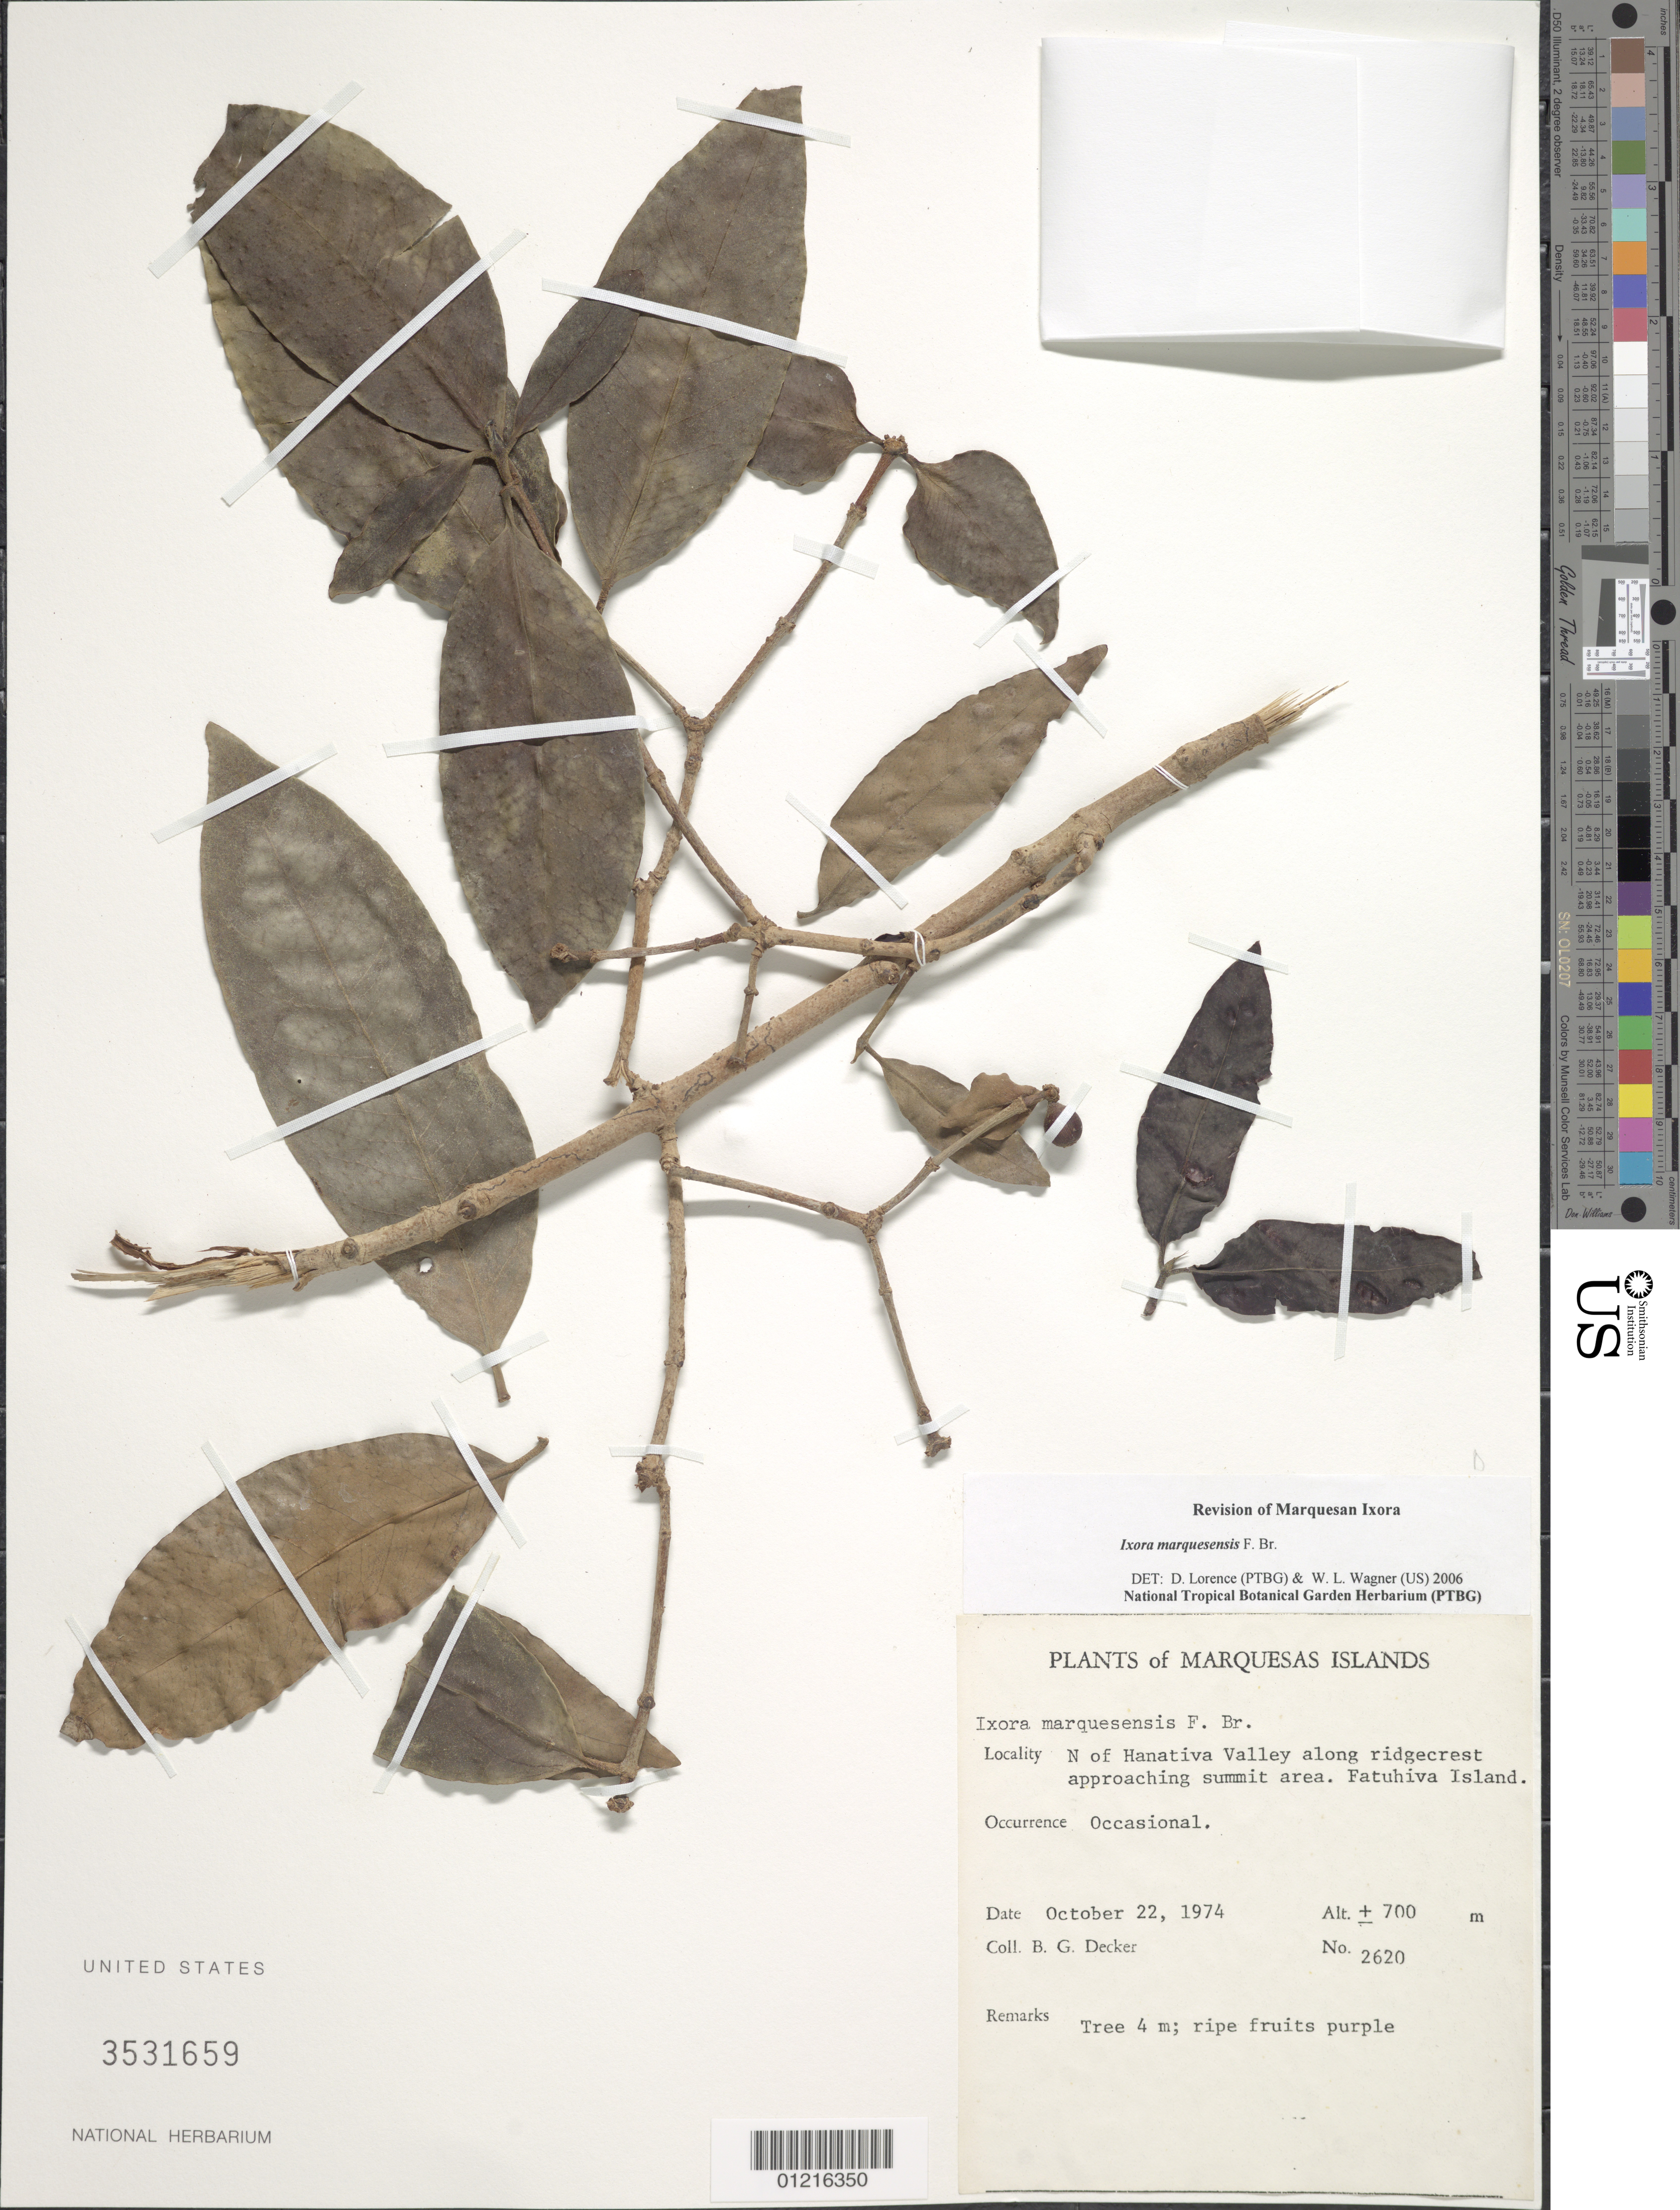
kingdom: Plantae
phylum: Tracheophyta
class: Magnoliopsida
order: Gentianales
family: Rubiaceae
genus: Ixora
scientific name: Ixora marquesensis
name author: F. Br.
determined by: Lorence, David H.; Wagner, W. H.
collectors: B. G. Decker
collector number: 2620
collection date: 1974-10-22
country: French Polynesia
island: Fatu Hiva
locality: N of Hanativa Valley along ridgecrest approaching summit area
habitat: Occasional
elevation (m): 700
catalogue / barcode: US 3531659